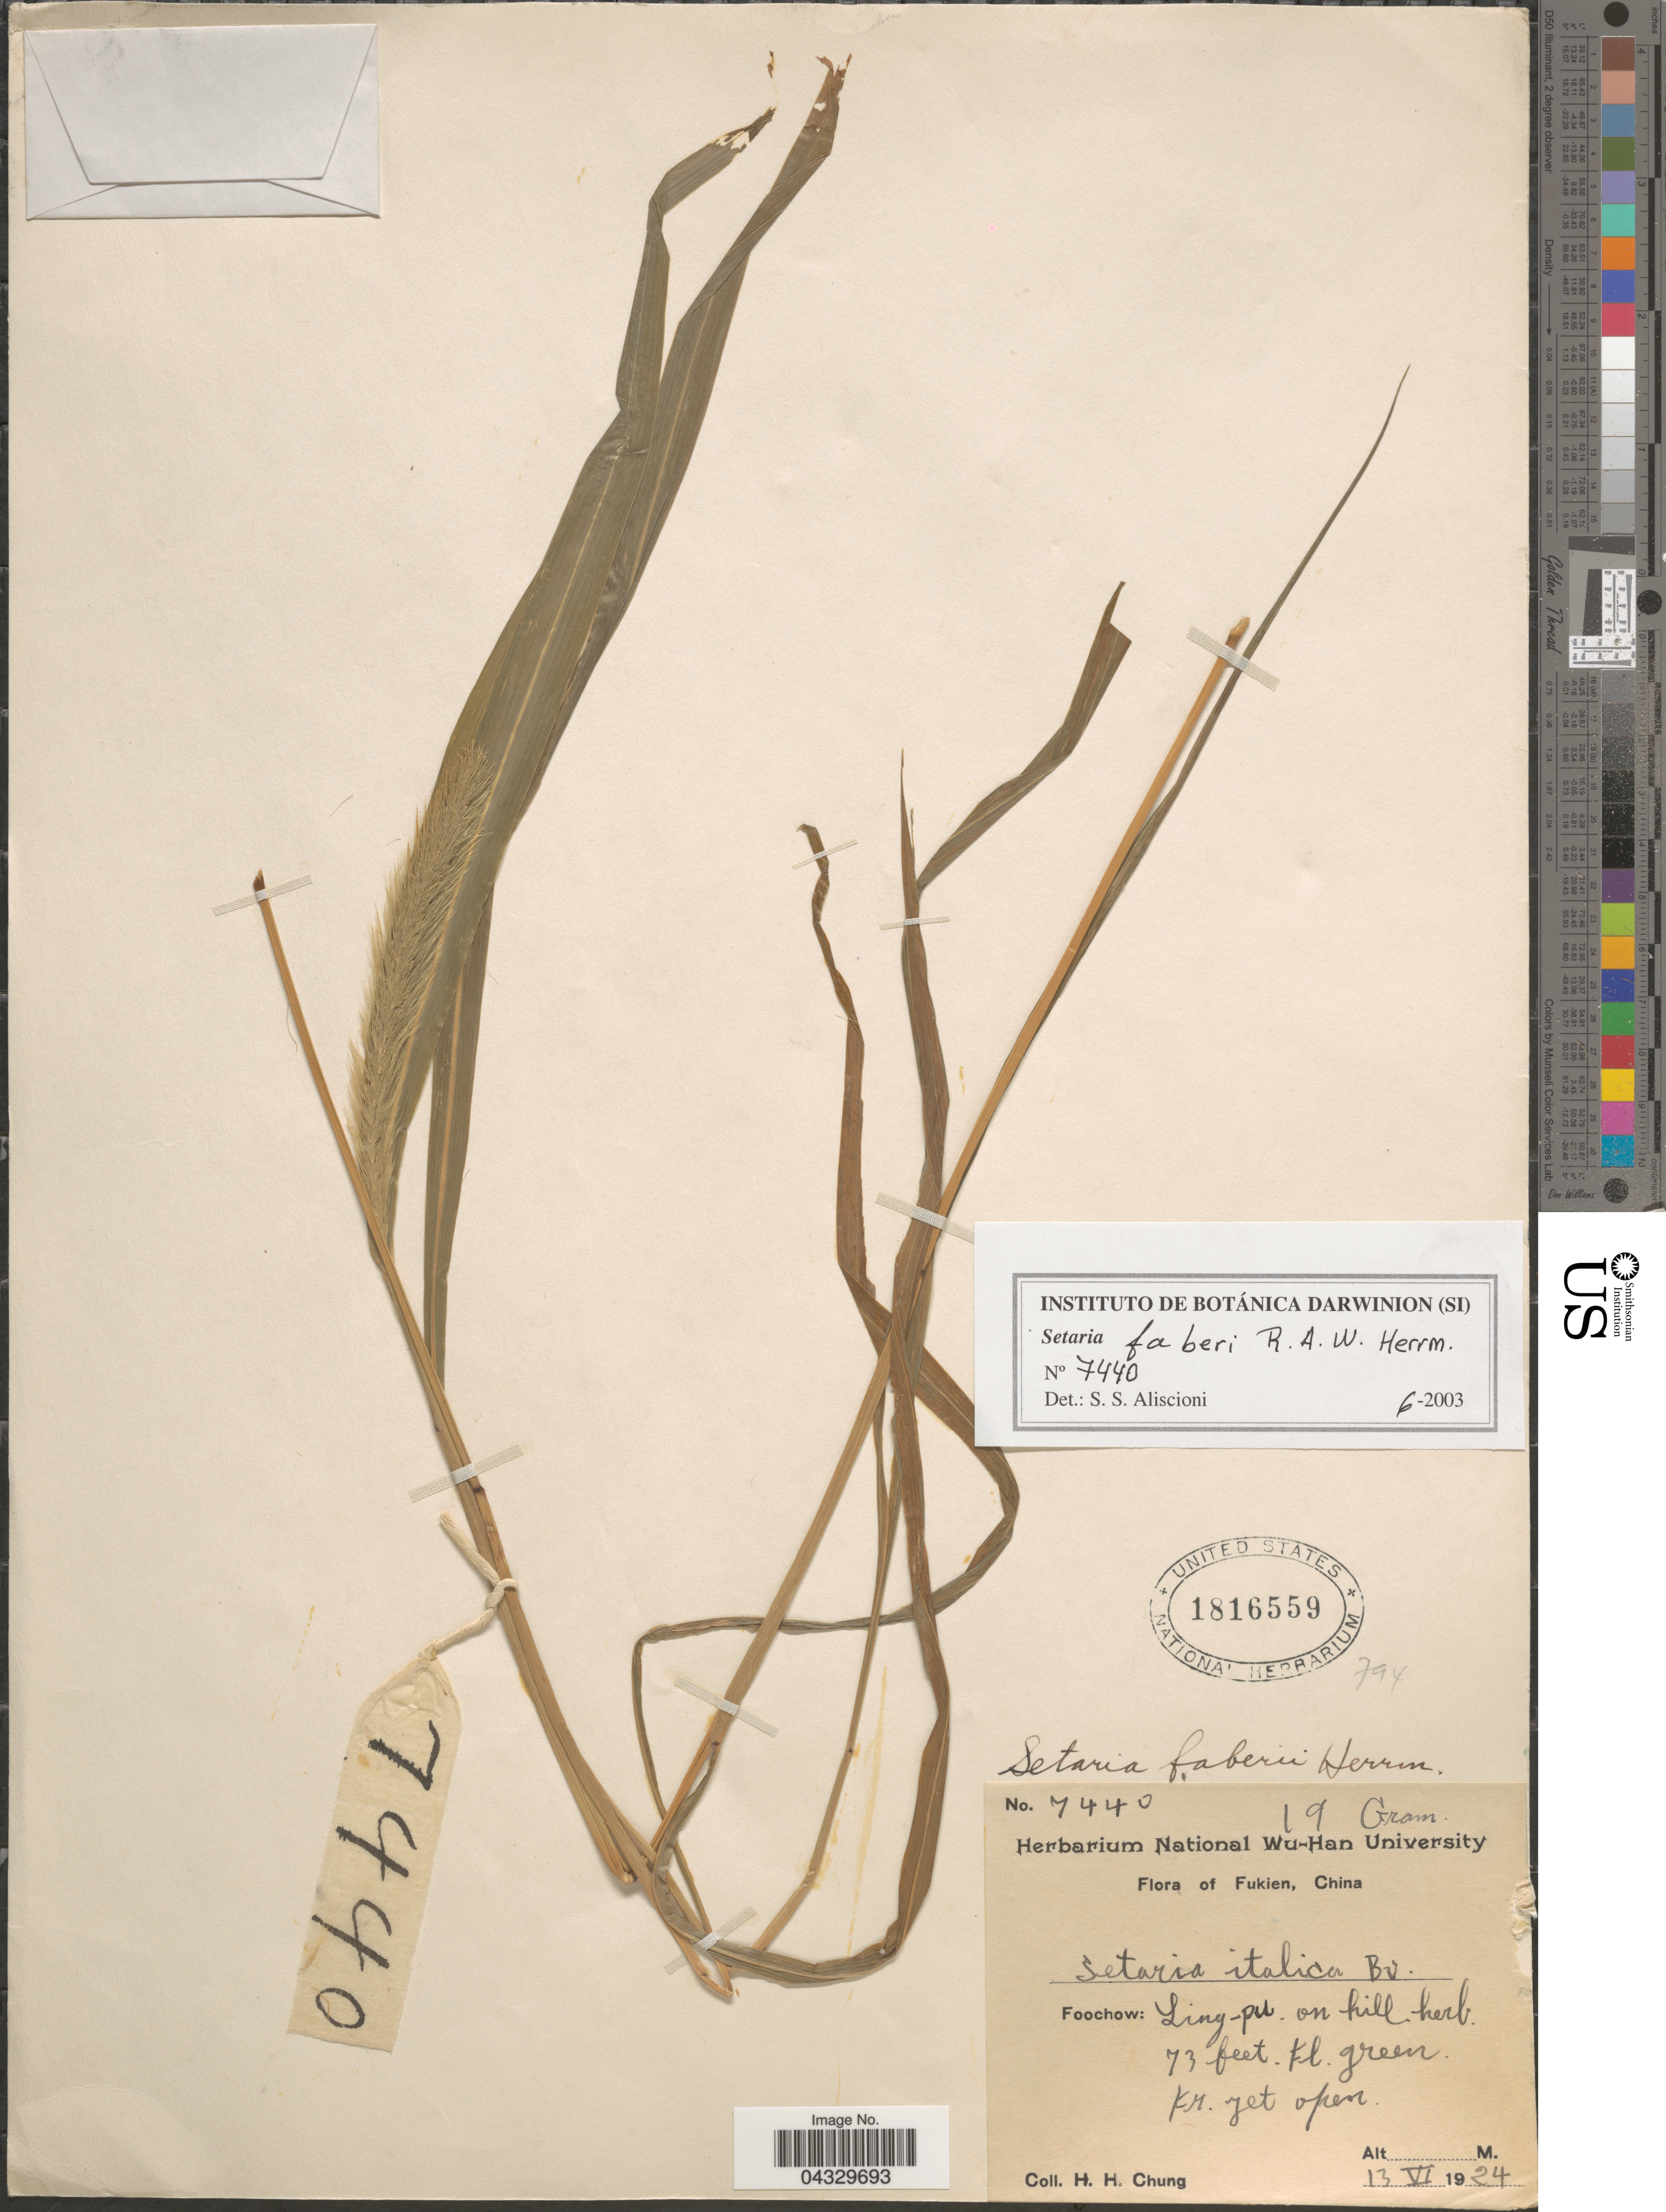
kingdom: Plantae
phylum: Tracheophyta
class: Liliopsida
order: Poales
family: Poaceae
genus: Setaria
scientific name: Setaria faberi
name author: R.A.W. Herrm.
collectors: H. Chung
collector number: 7440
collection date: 1924-06-13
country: China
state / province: Fujian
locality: Fukien. Foochow: Ling-pu on hill.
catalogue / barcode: US 1816559